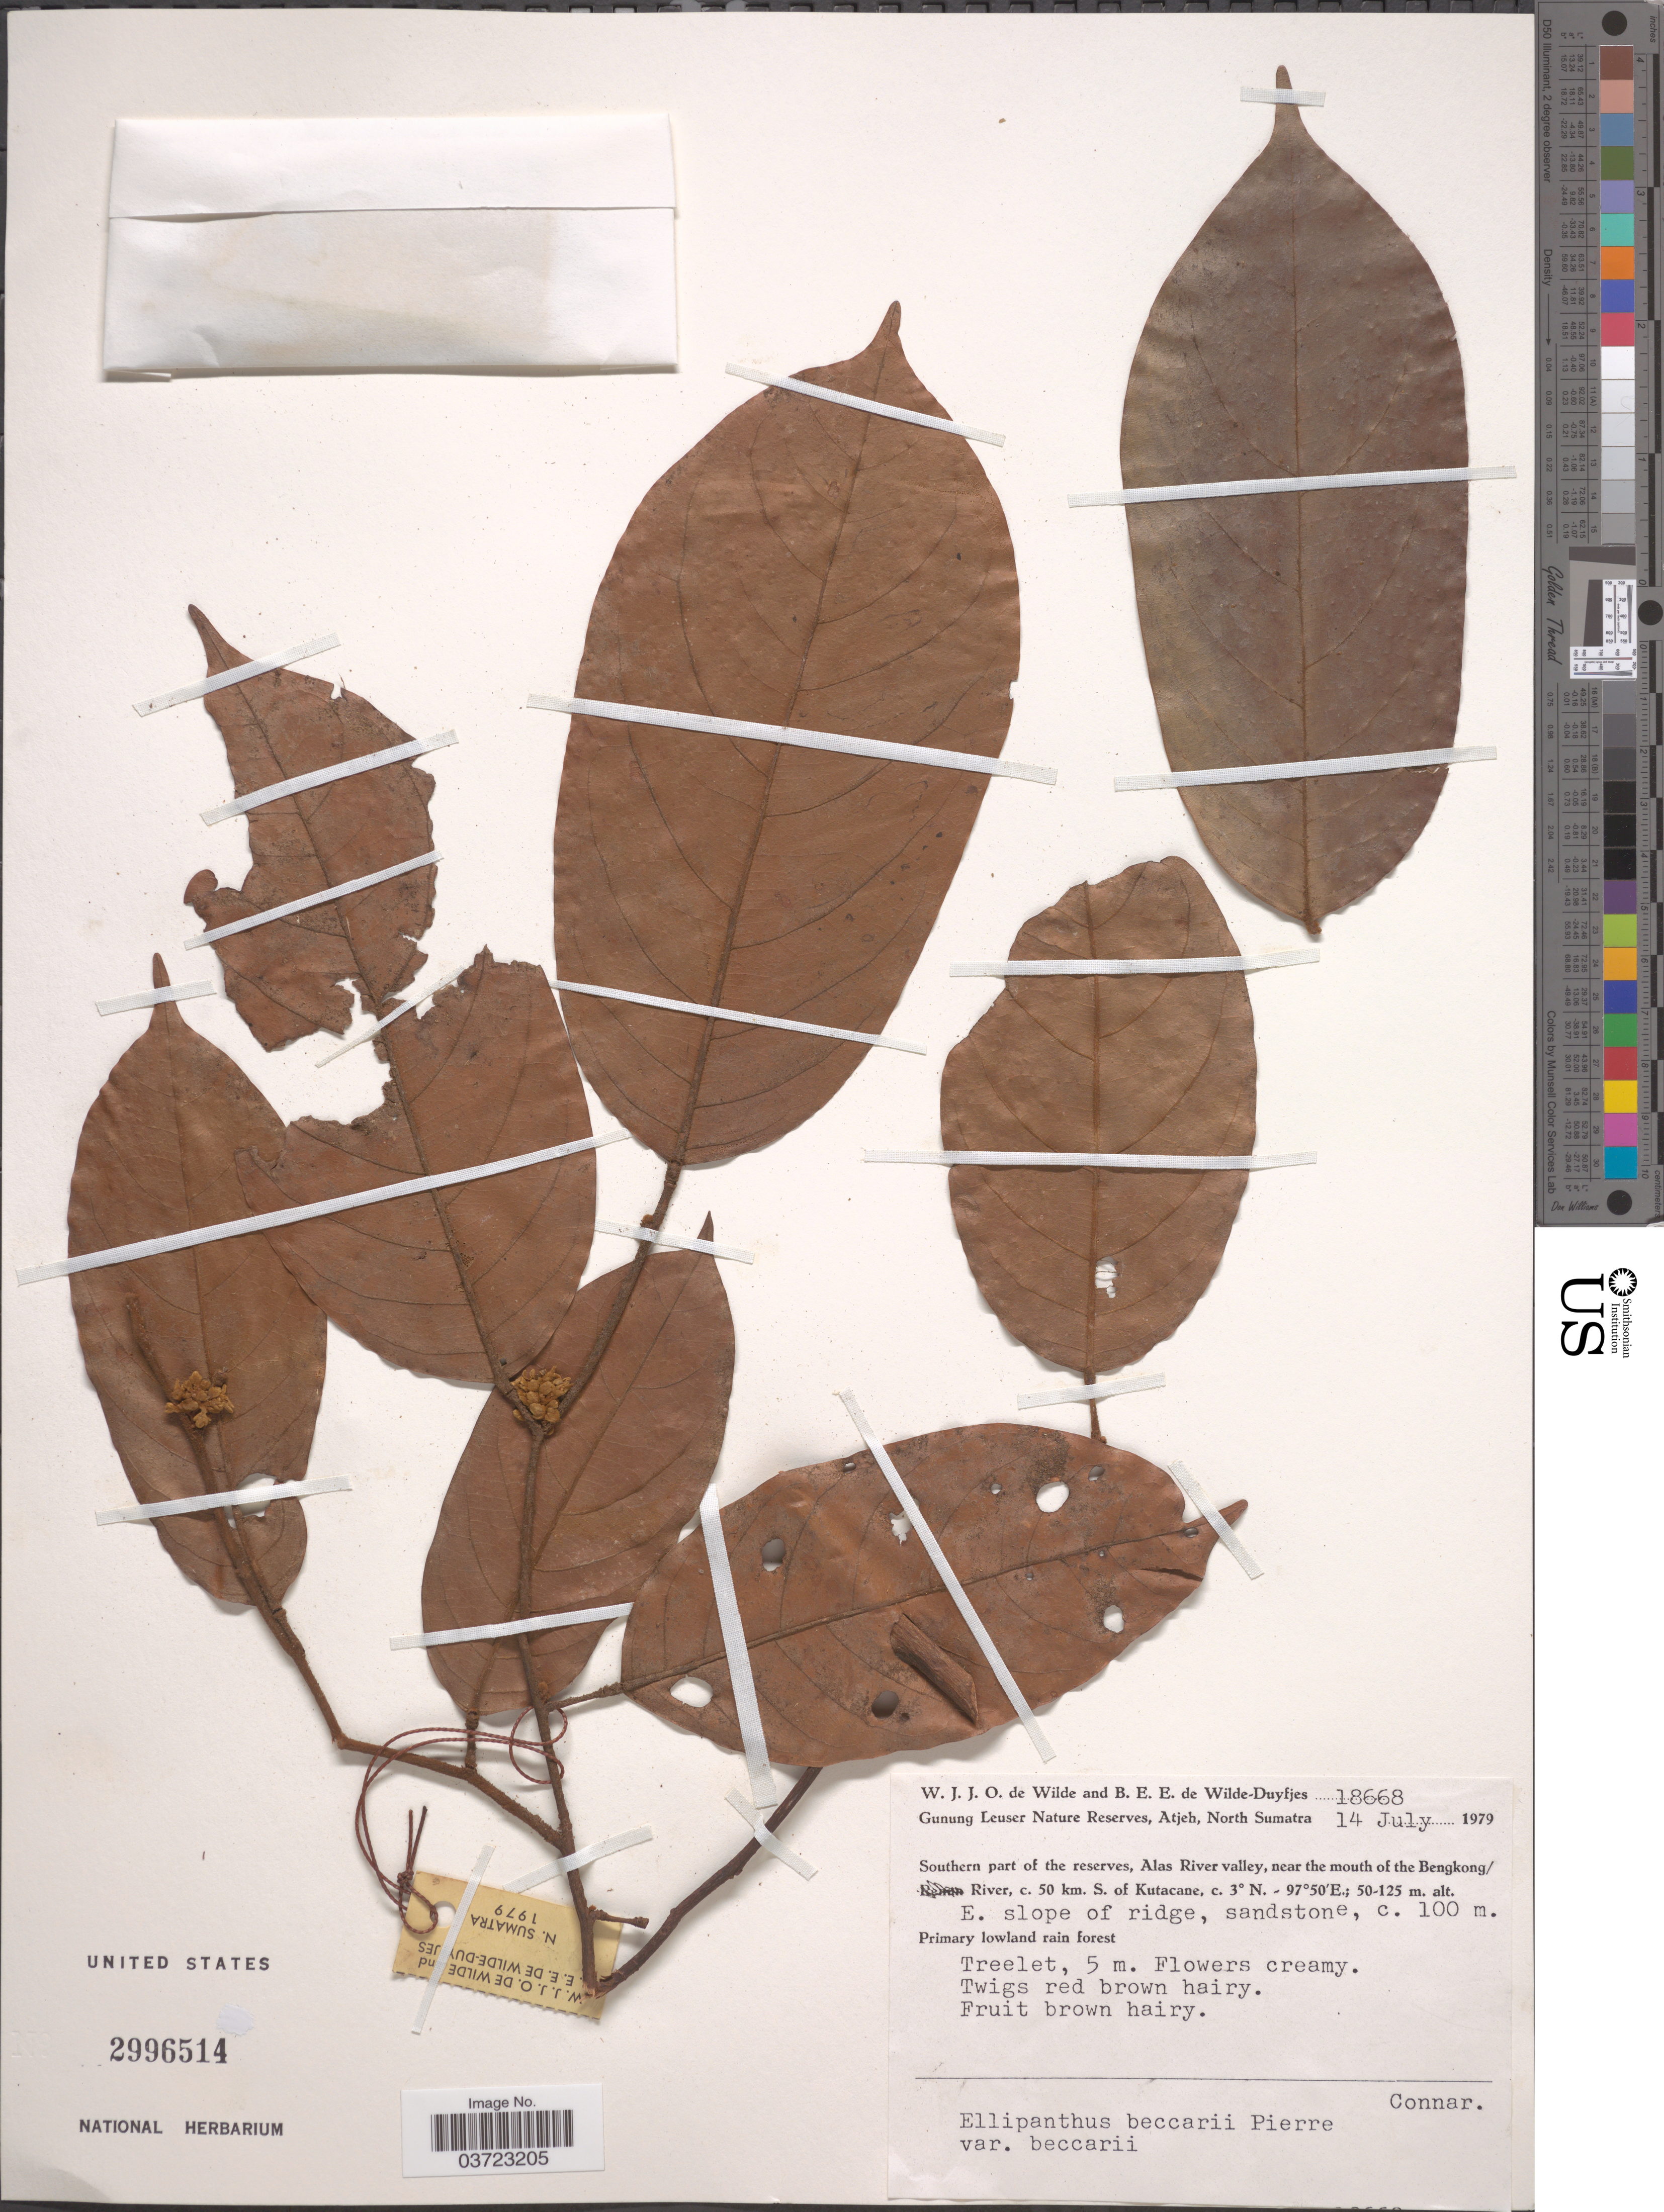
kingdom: Plantae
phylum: Tracheophyta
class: Magnoliopsida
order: Oxalidales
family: Connaraceae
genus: Ellipanthus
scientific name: Ellipanthus beccarii var. beccarii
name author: Pierre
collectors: W. J. de Wilde & B. E. de Wilde-Duyfjes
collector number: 18668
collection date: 1979-07-14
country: Indonesia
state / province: Sumatra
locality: Gunung Leuser Nature Reserves, Atjeh, North Sumatra. Southern part of the reserves, Alas River valley, near the mouth of the Bengkong/River, c. 50 km. S. of Kutacane. E. slope of ridge.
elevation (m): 100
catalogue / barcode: US 2996514